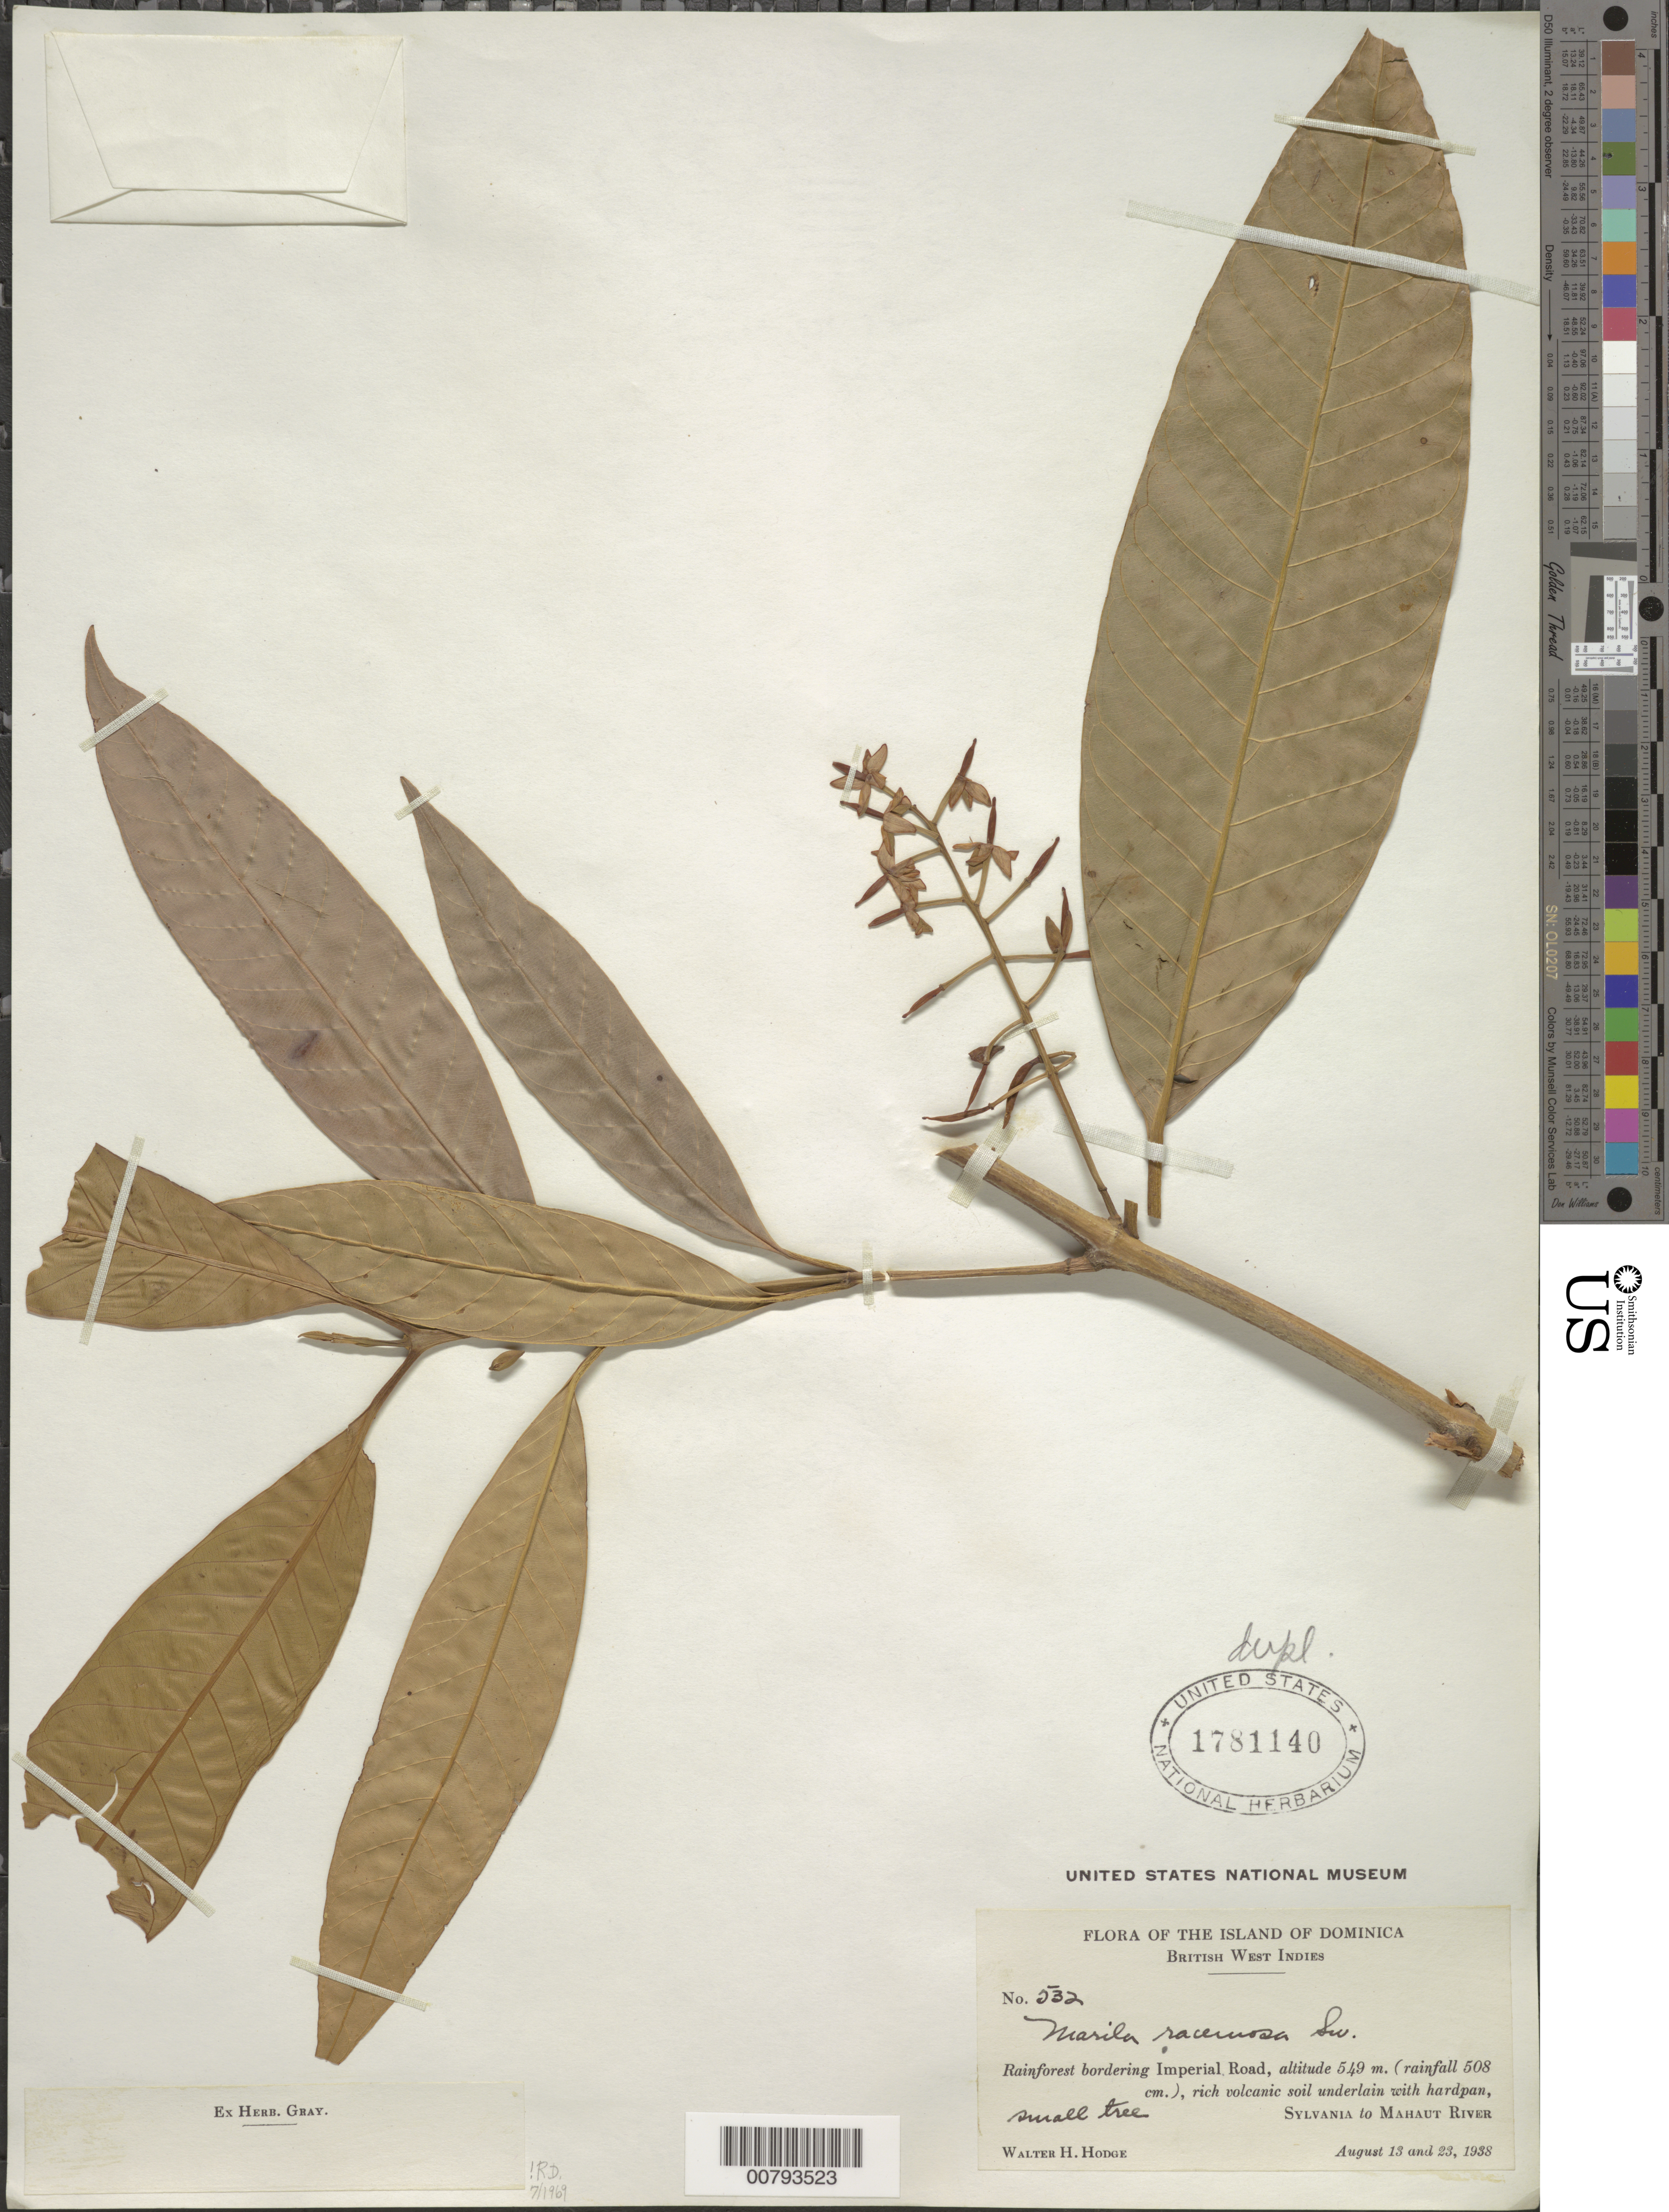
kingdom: Plantae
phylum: Tracheophyta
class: Magnoliopsida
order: Malpighiales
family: Calophyllaceae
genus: Marila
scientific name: Marila racemosa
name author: Sw.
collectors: W. Hodge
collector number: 532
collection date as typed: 13 Aug 1938 and 23 Aug 1938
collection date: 1938-08-13,1938-08-23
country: Dominica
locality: Bordering Imperial Road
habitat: Rainforest (rainfall 508 cm); rich volcanic soil underlain with hardpan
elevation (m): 549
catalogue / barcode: US 1781140